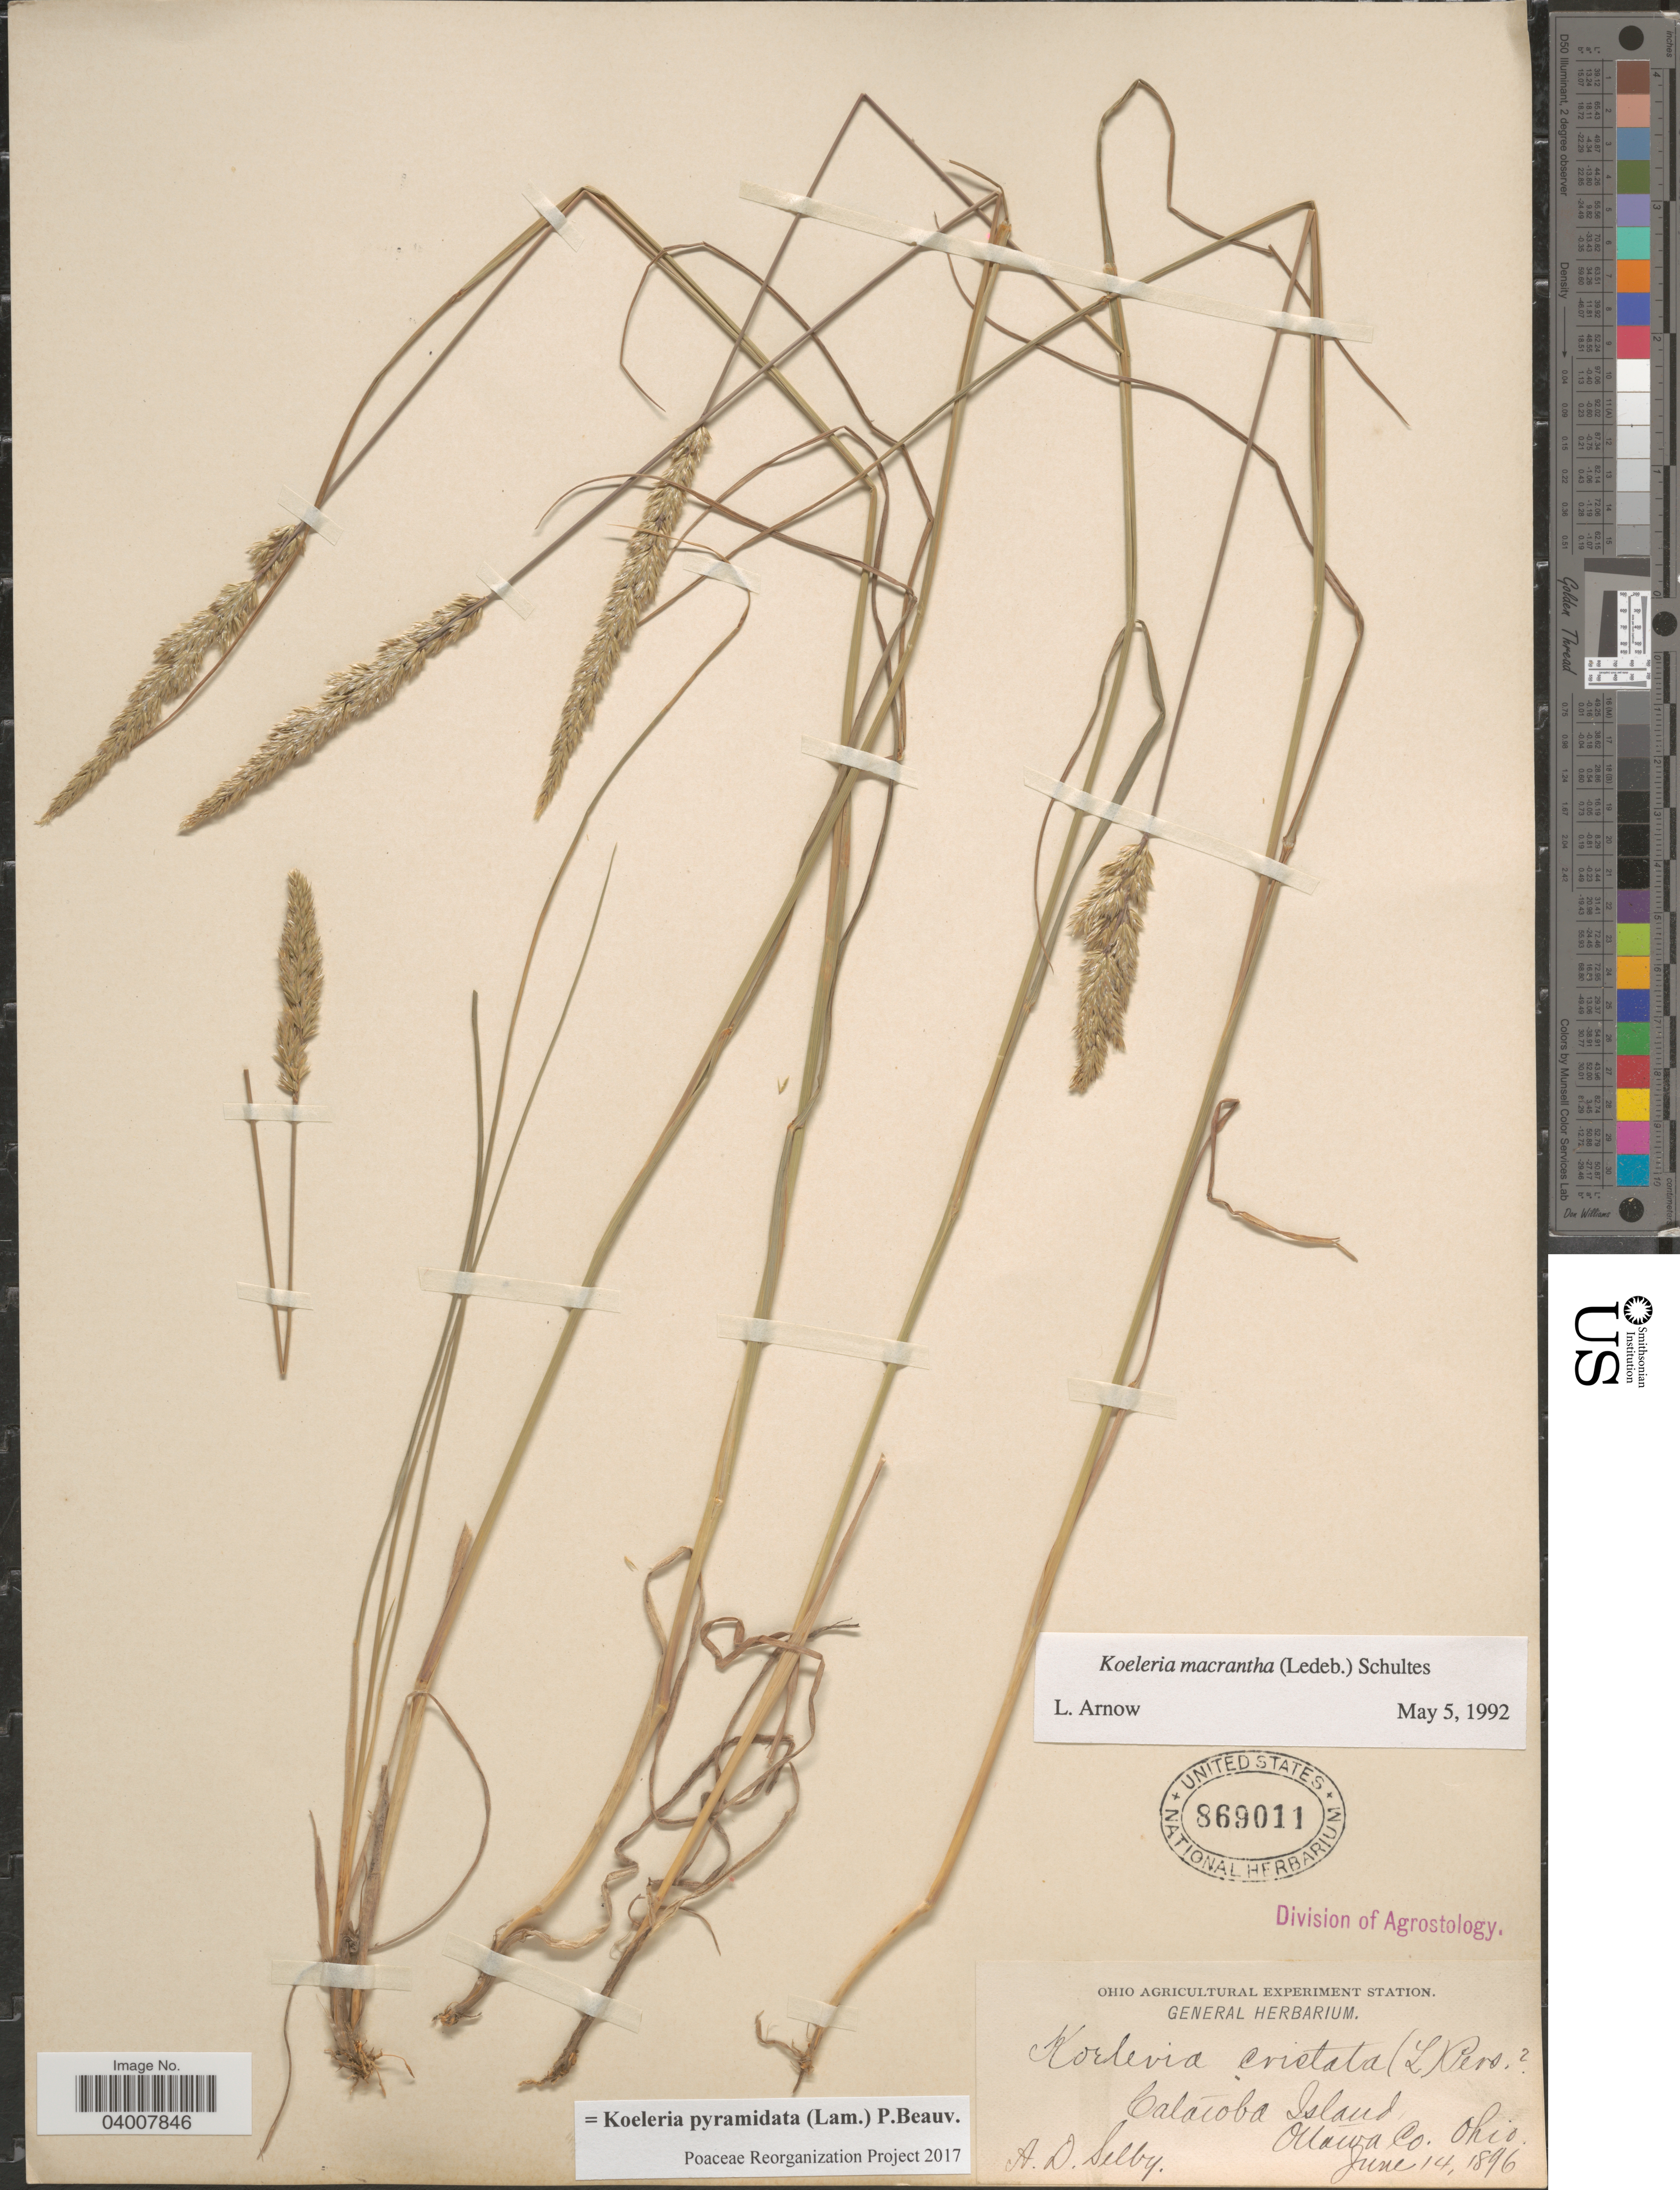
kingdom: Plantae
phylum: Tracheophyta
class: Liliopsida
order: Poales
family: Poaceae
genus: Koeleria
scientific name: Koeleria pyramidata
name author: (Lam.) P. Beauv.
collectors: A. Selby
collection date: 1896-06-14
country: United States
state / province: Ohio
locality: Catawba Island, Onawa Co.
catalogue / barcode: US 869011